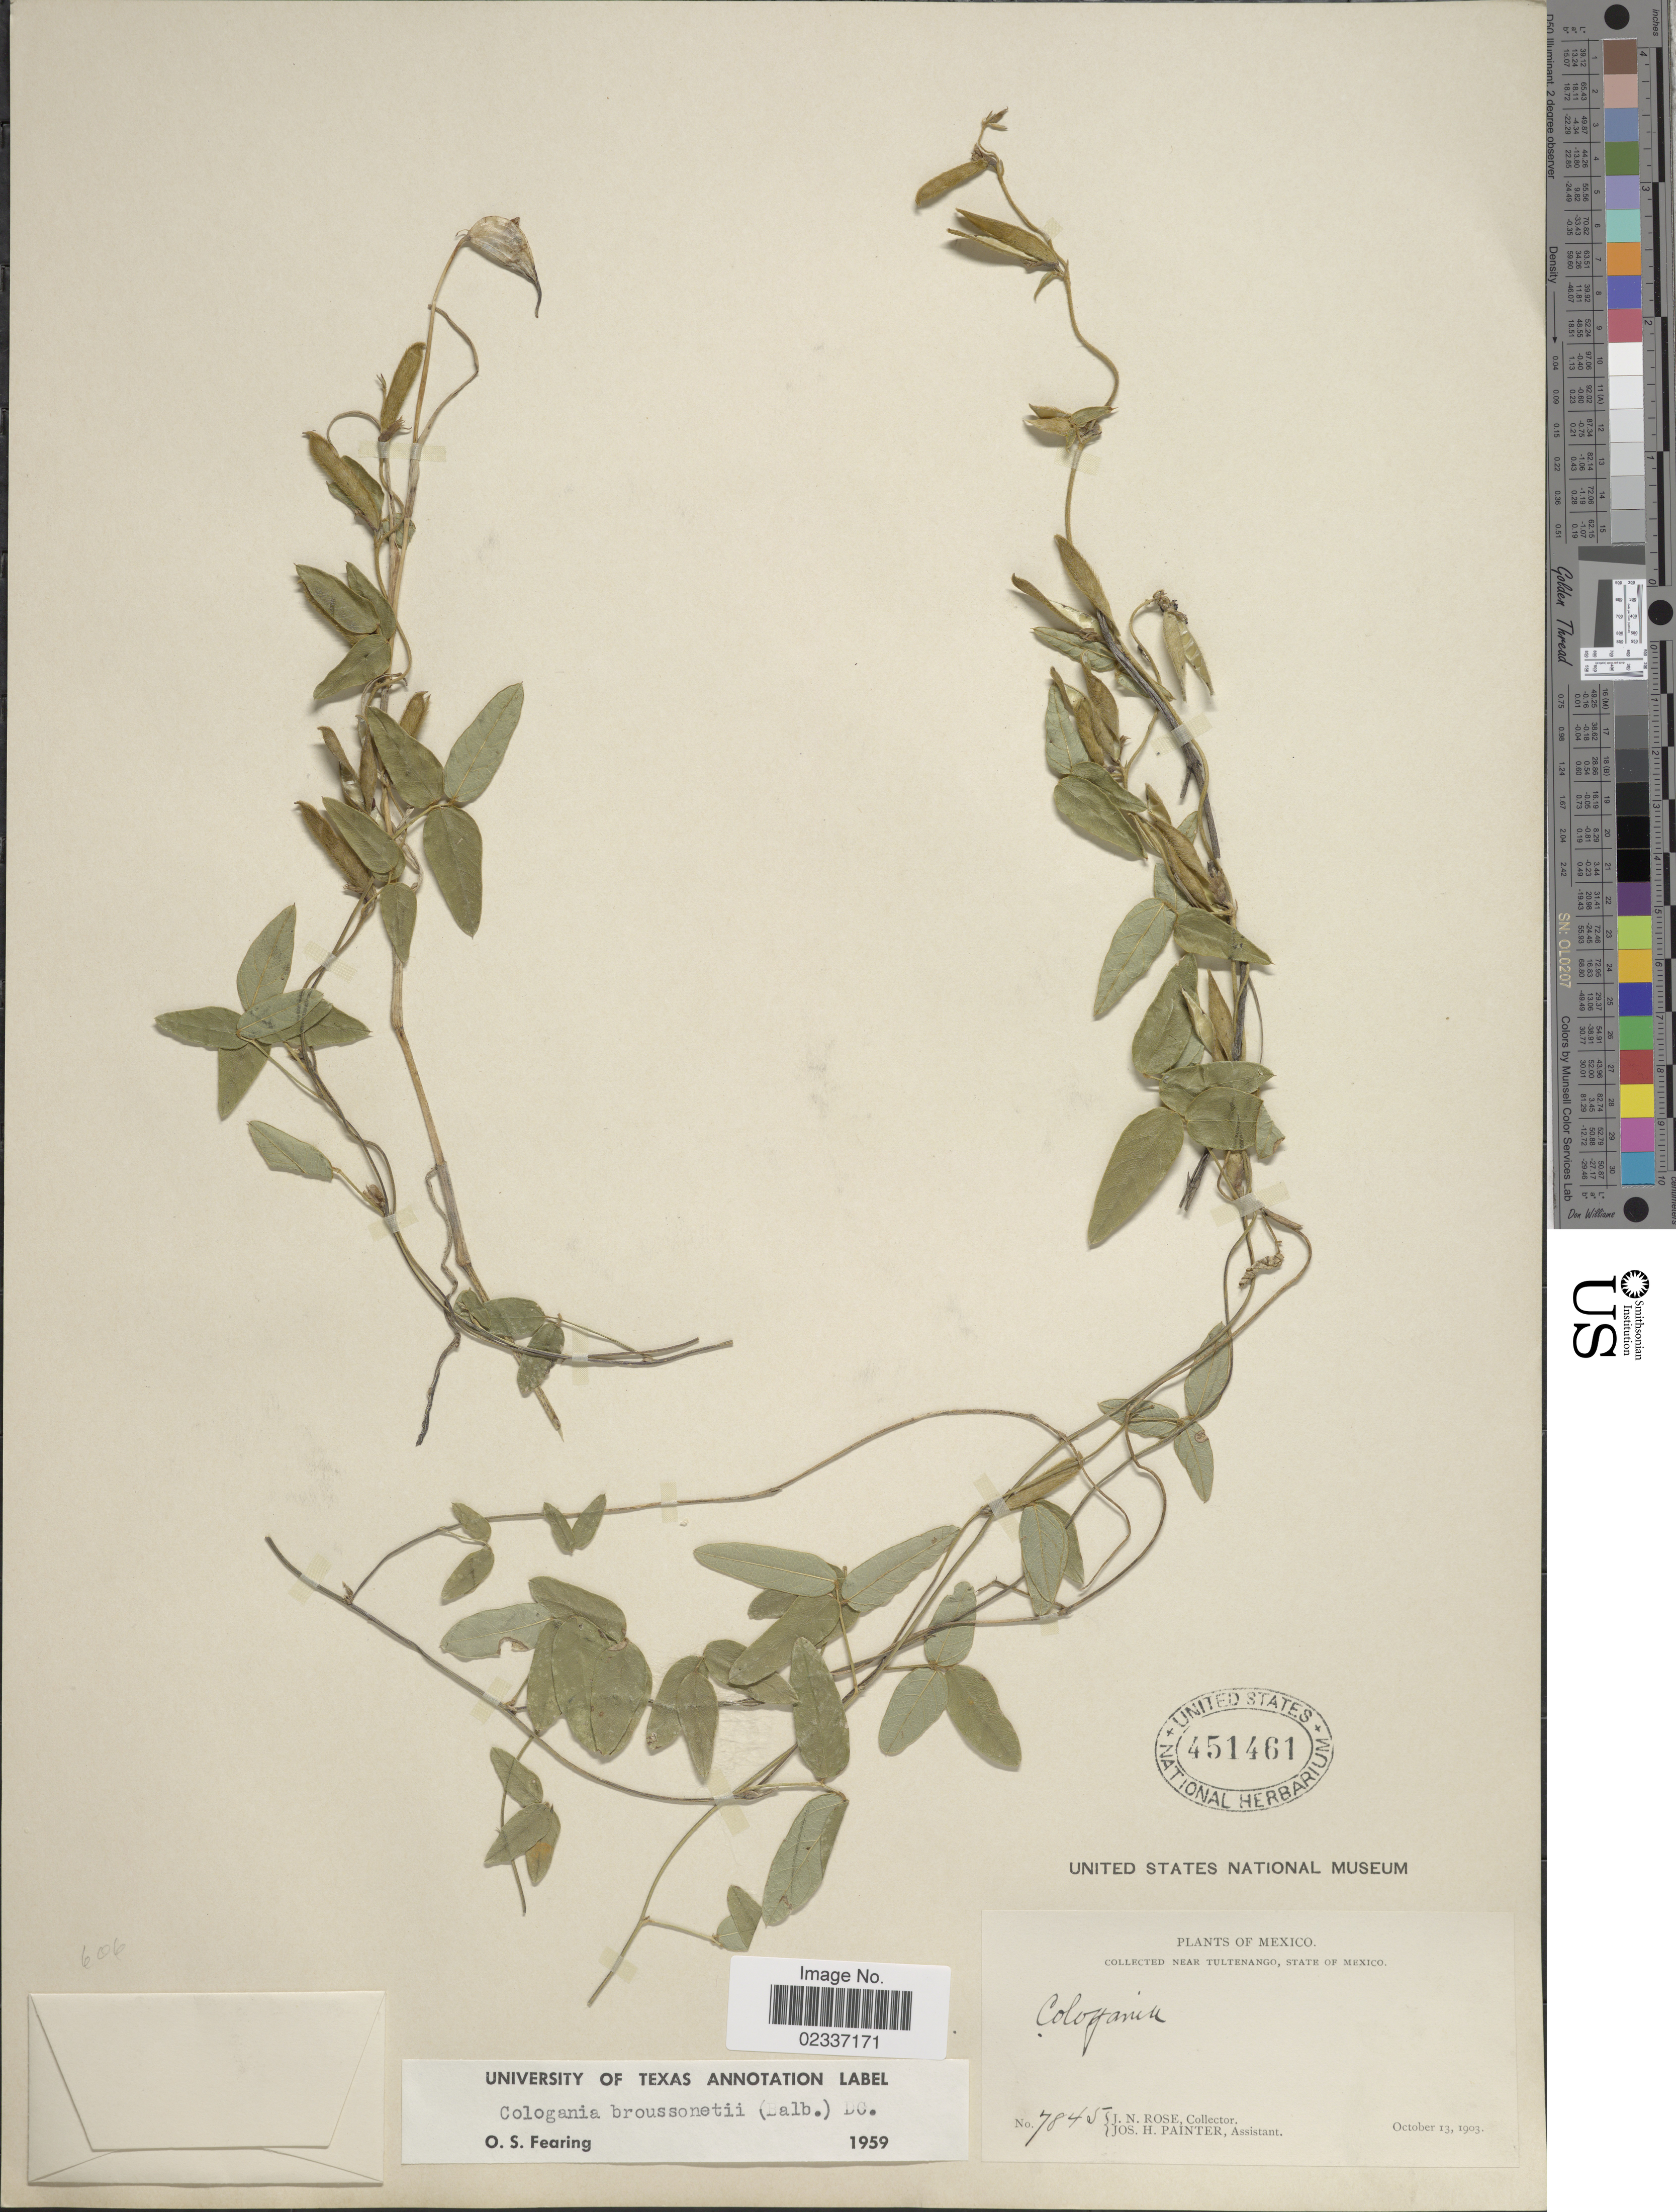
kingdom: Plantae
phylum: Tracheophyta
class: Magnoliopsida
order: Fabales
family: Fabaceae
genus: Cologania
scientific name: Cologania broussonetii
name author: (Balb.) DC.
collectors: J. N. Rose & J. H. Painter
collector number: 7845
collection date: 1903-10-13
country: Mexico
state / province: México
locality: Near Tultenango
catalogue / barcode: US 451461